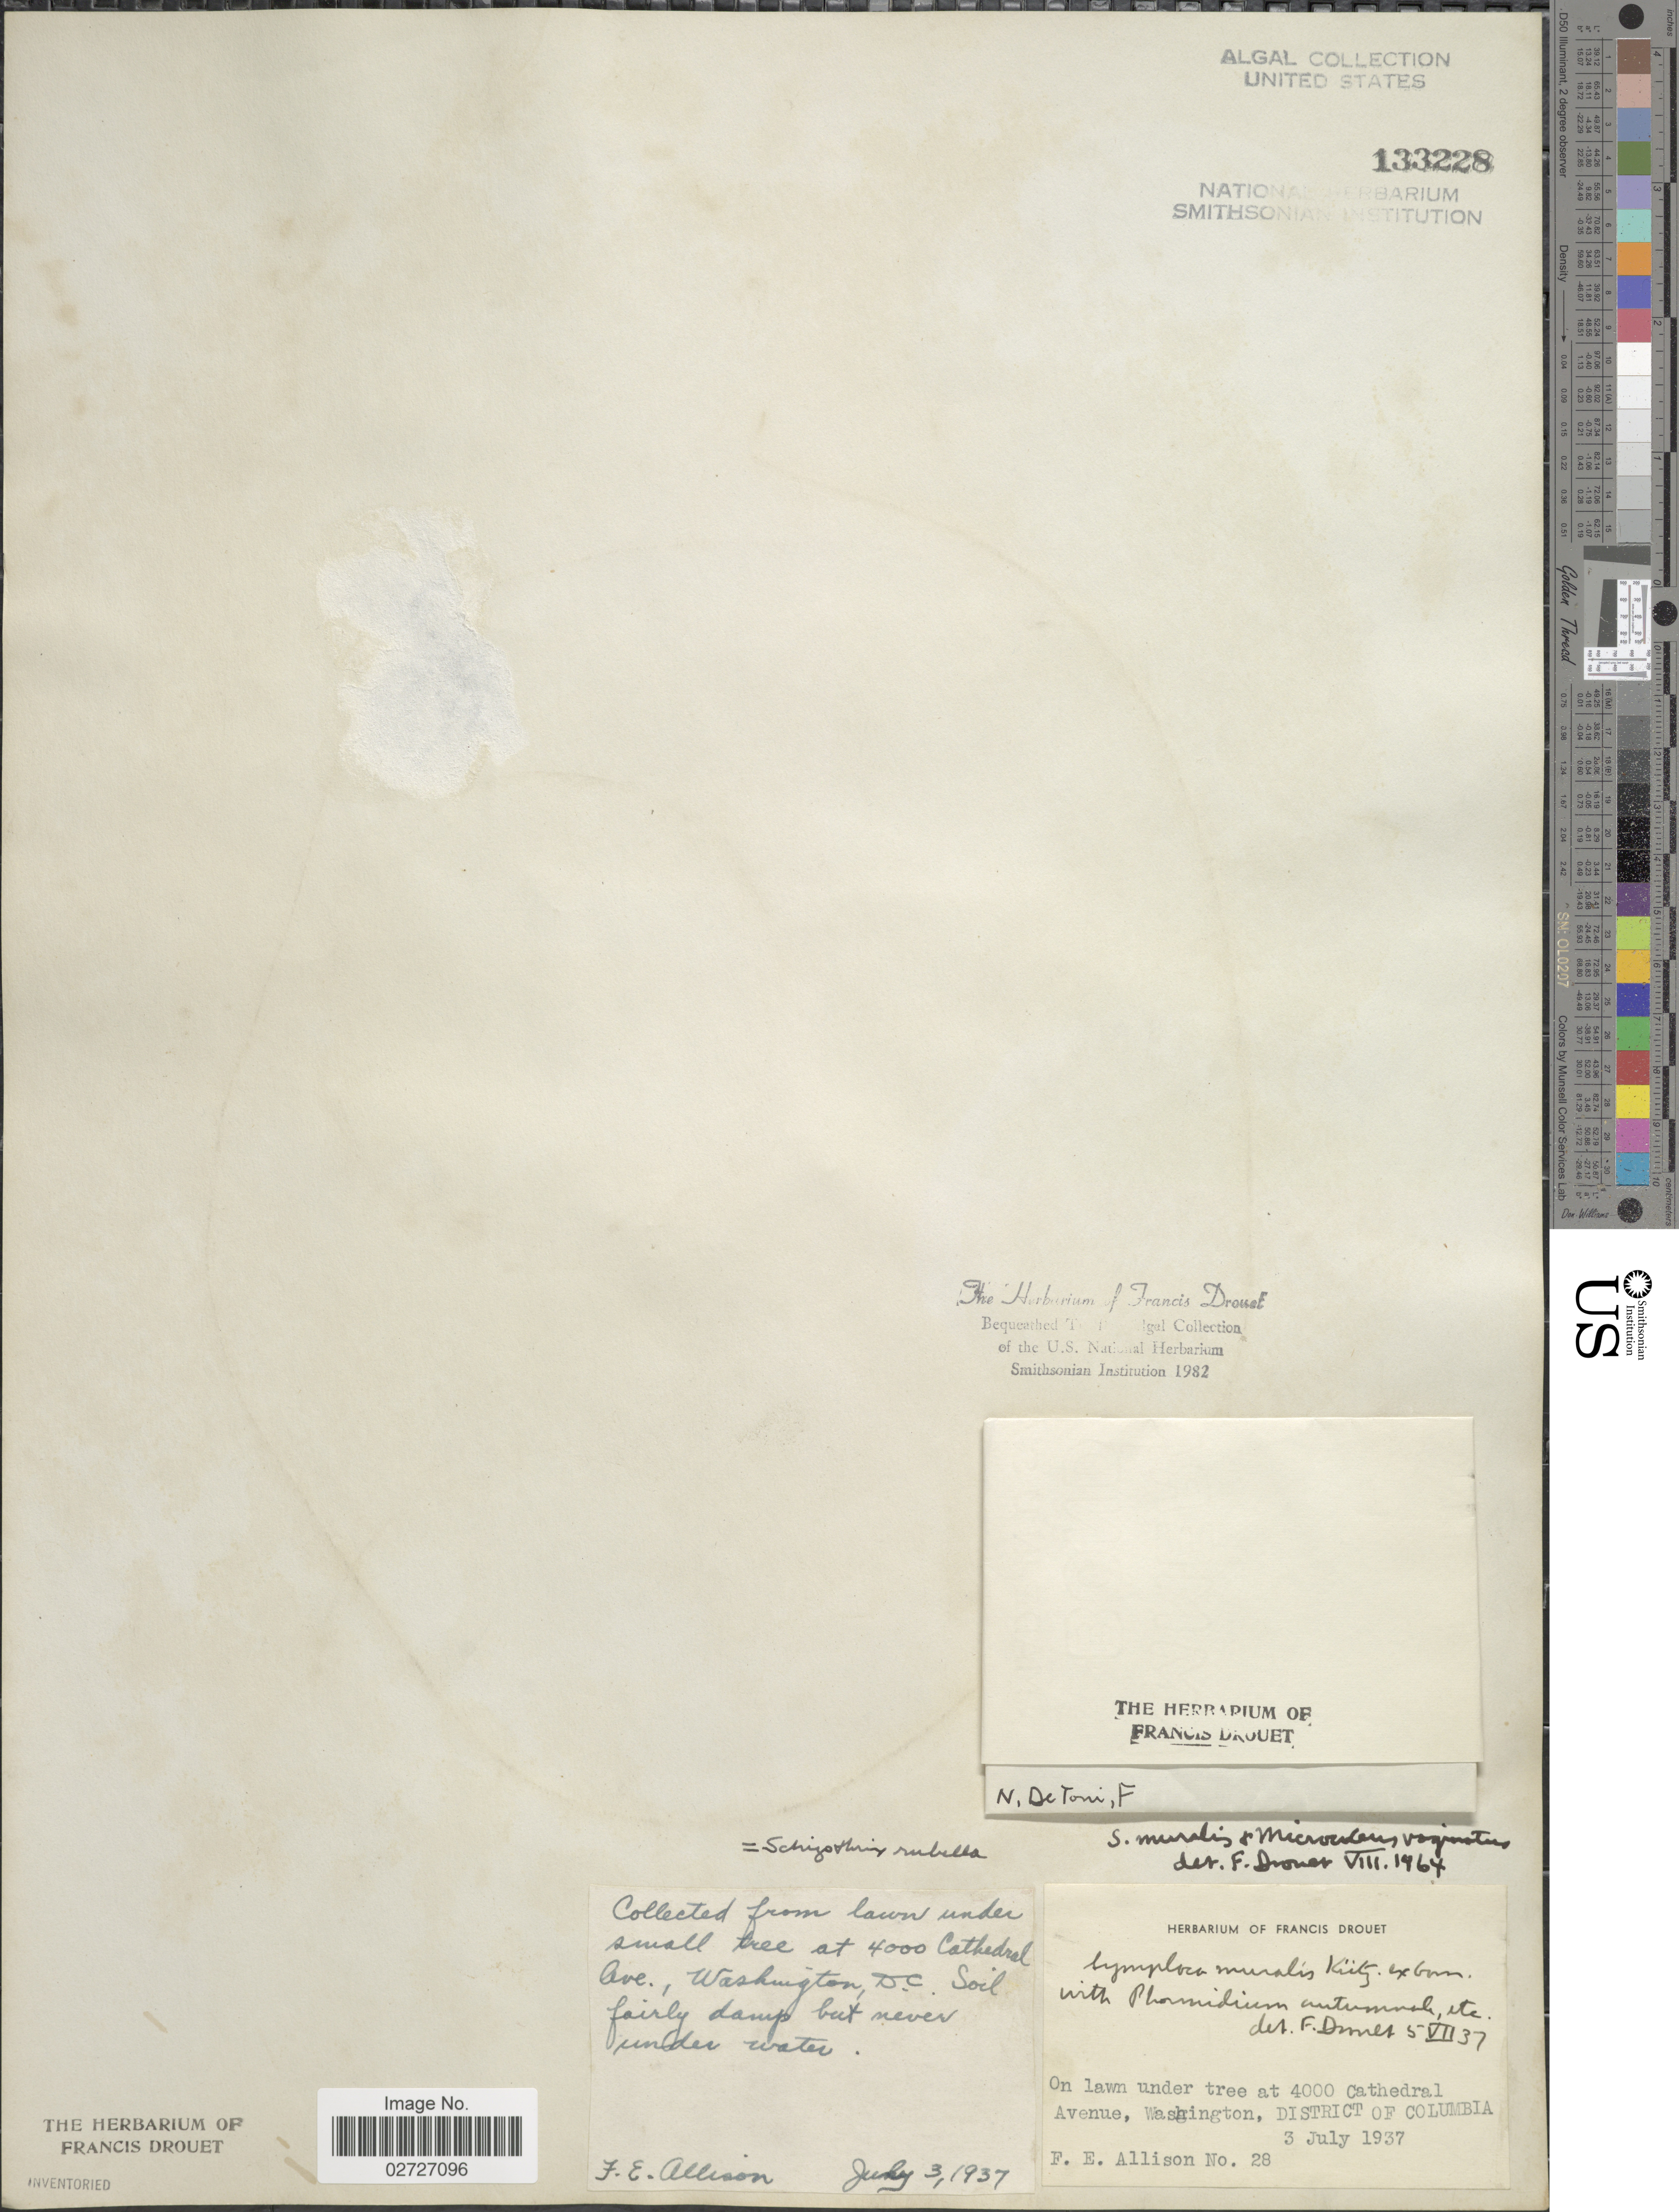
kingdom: Bacteria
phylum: Cyanobacteria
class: Cyanobacteriia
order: Leptolyngbyales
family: Trichocoleusaceae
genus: Schizothrix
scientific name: Schizothrix rubella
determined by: Drouet, F. E.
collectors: F. Allison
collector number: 28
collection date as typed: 03 Jul 1937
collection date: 1937-07-03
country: United States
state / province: District of Columbia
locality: Cathedral Avenue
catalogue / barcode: US 133228